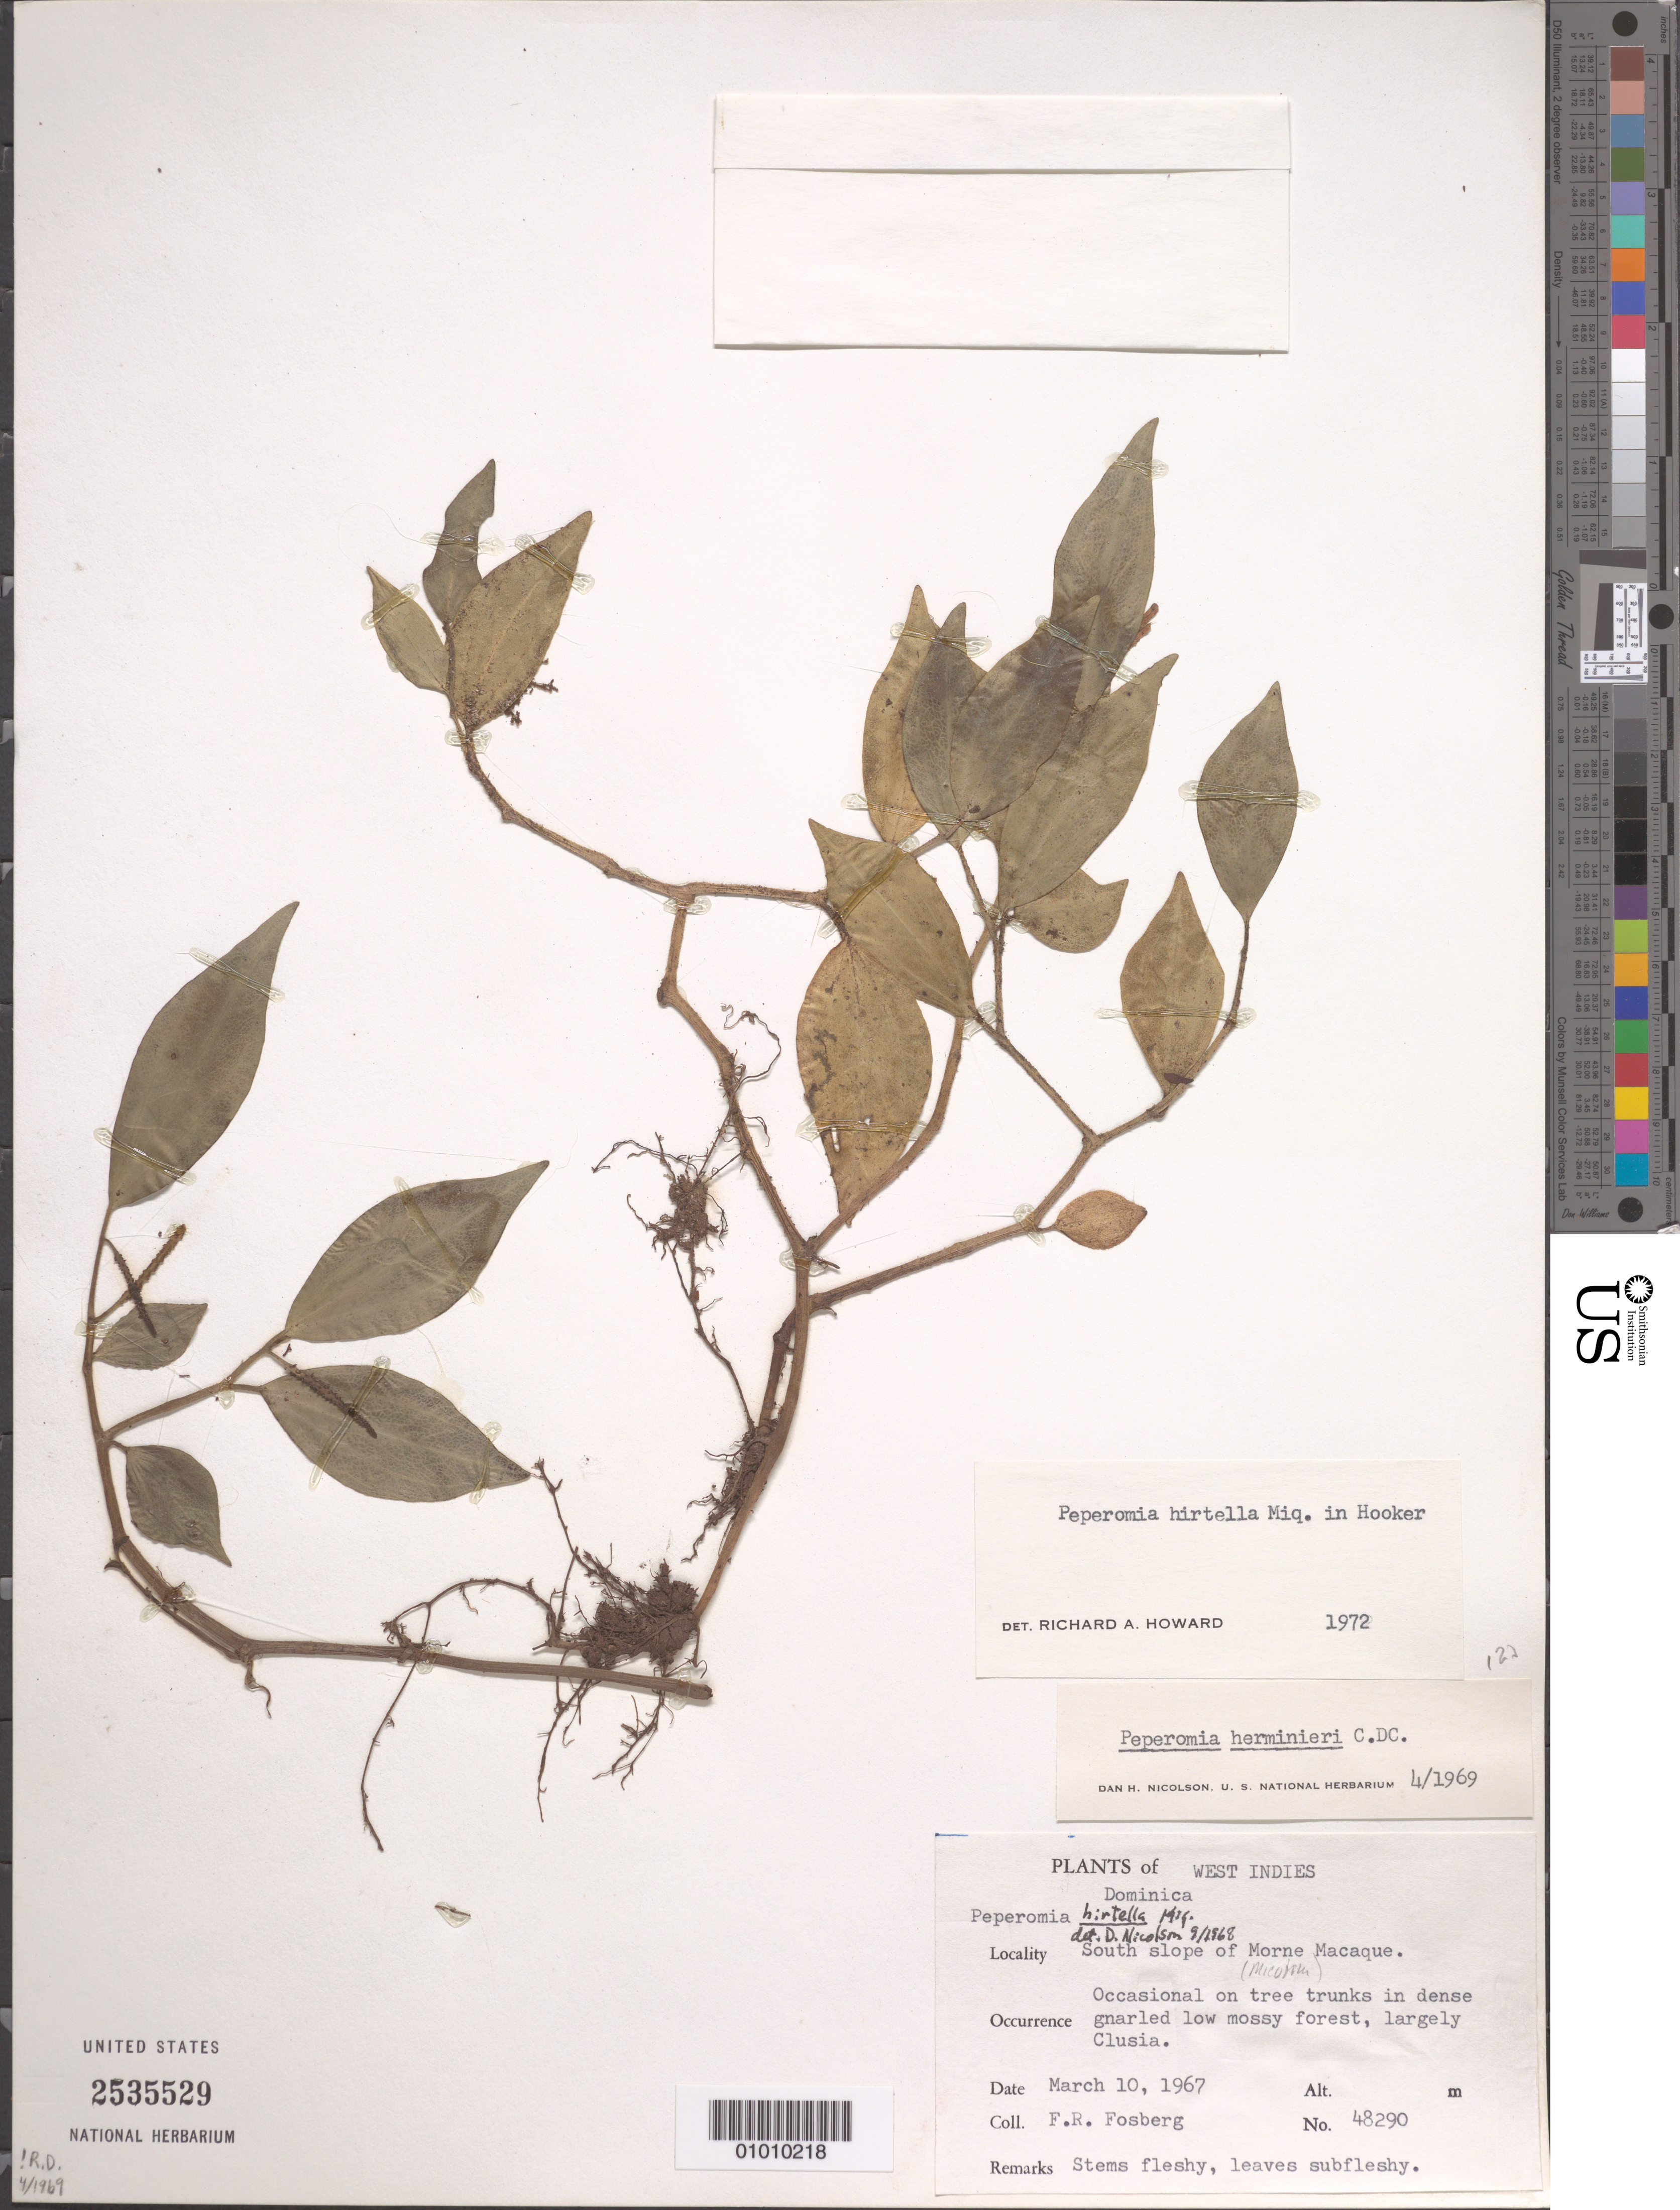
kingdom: Plantae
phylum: Tracheophyta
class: Magnoliopsida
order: Piperales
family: Piperaceae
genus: Peperomia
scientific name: Peperomia hirtella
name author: Miq.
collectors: F. R. Fosberg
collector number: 48290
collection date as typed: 10 Mar 1967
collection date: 1967-03-10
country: Dominica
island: Dominica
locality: South slope of Morne Macaque.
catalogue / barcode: US 2535529